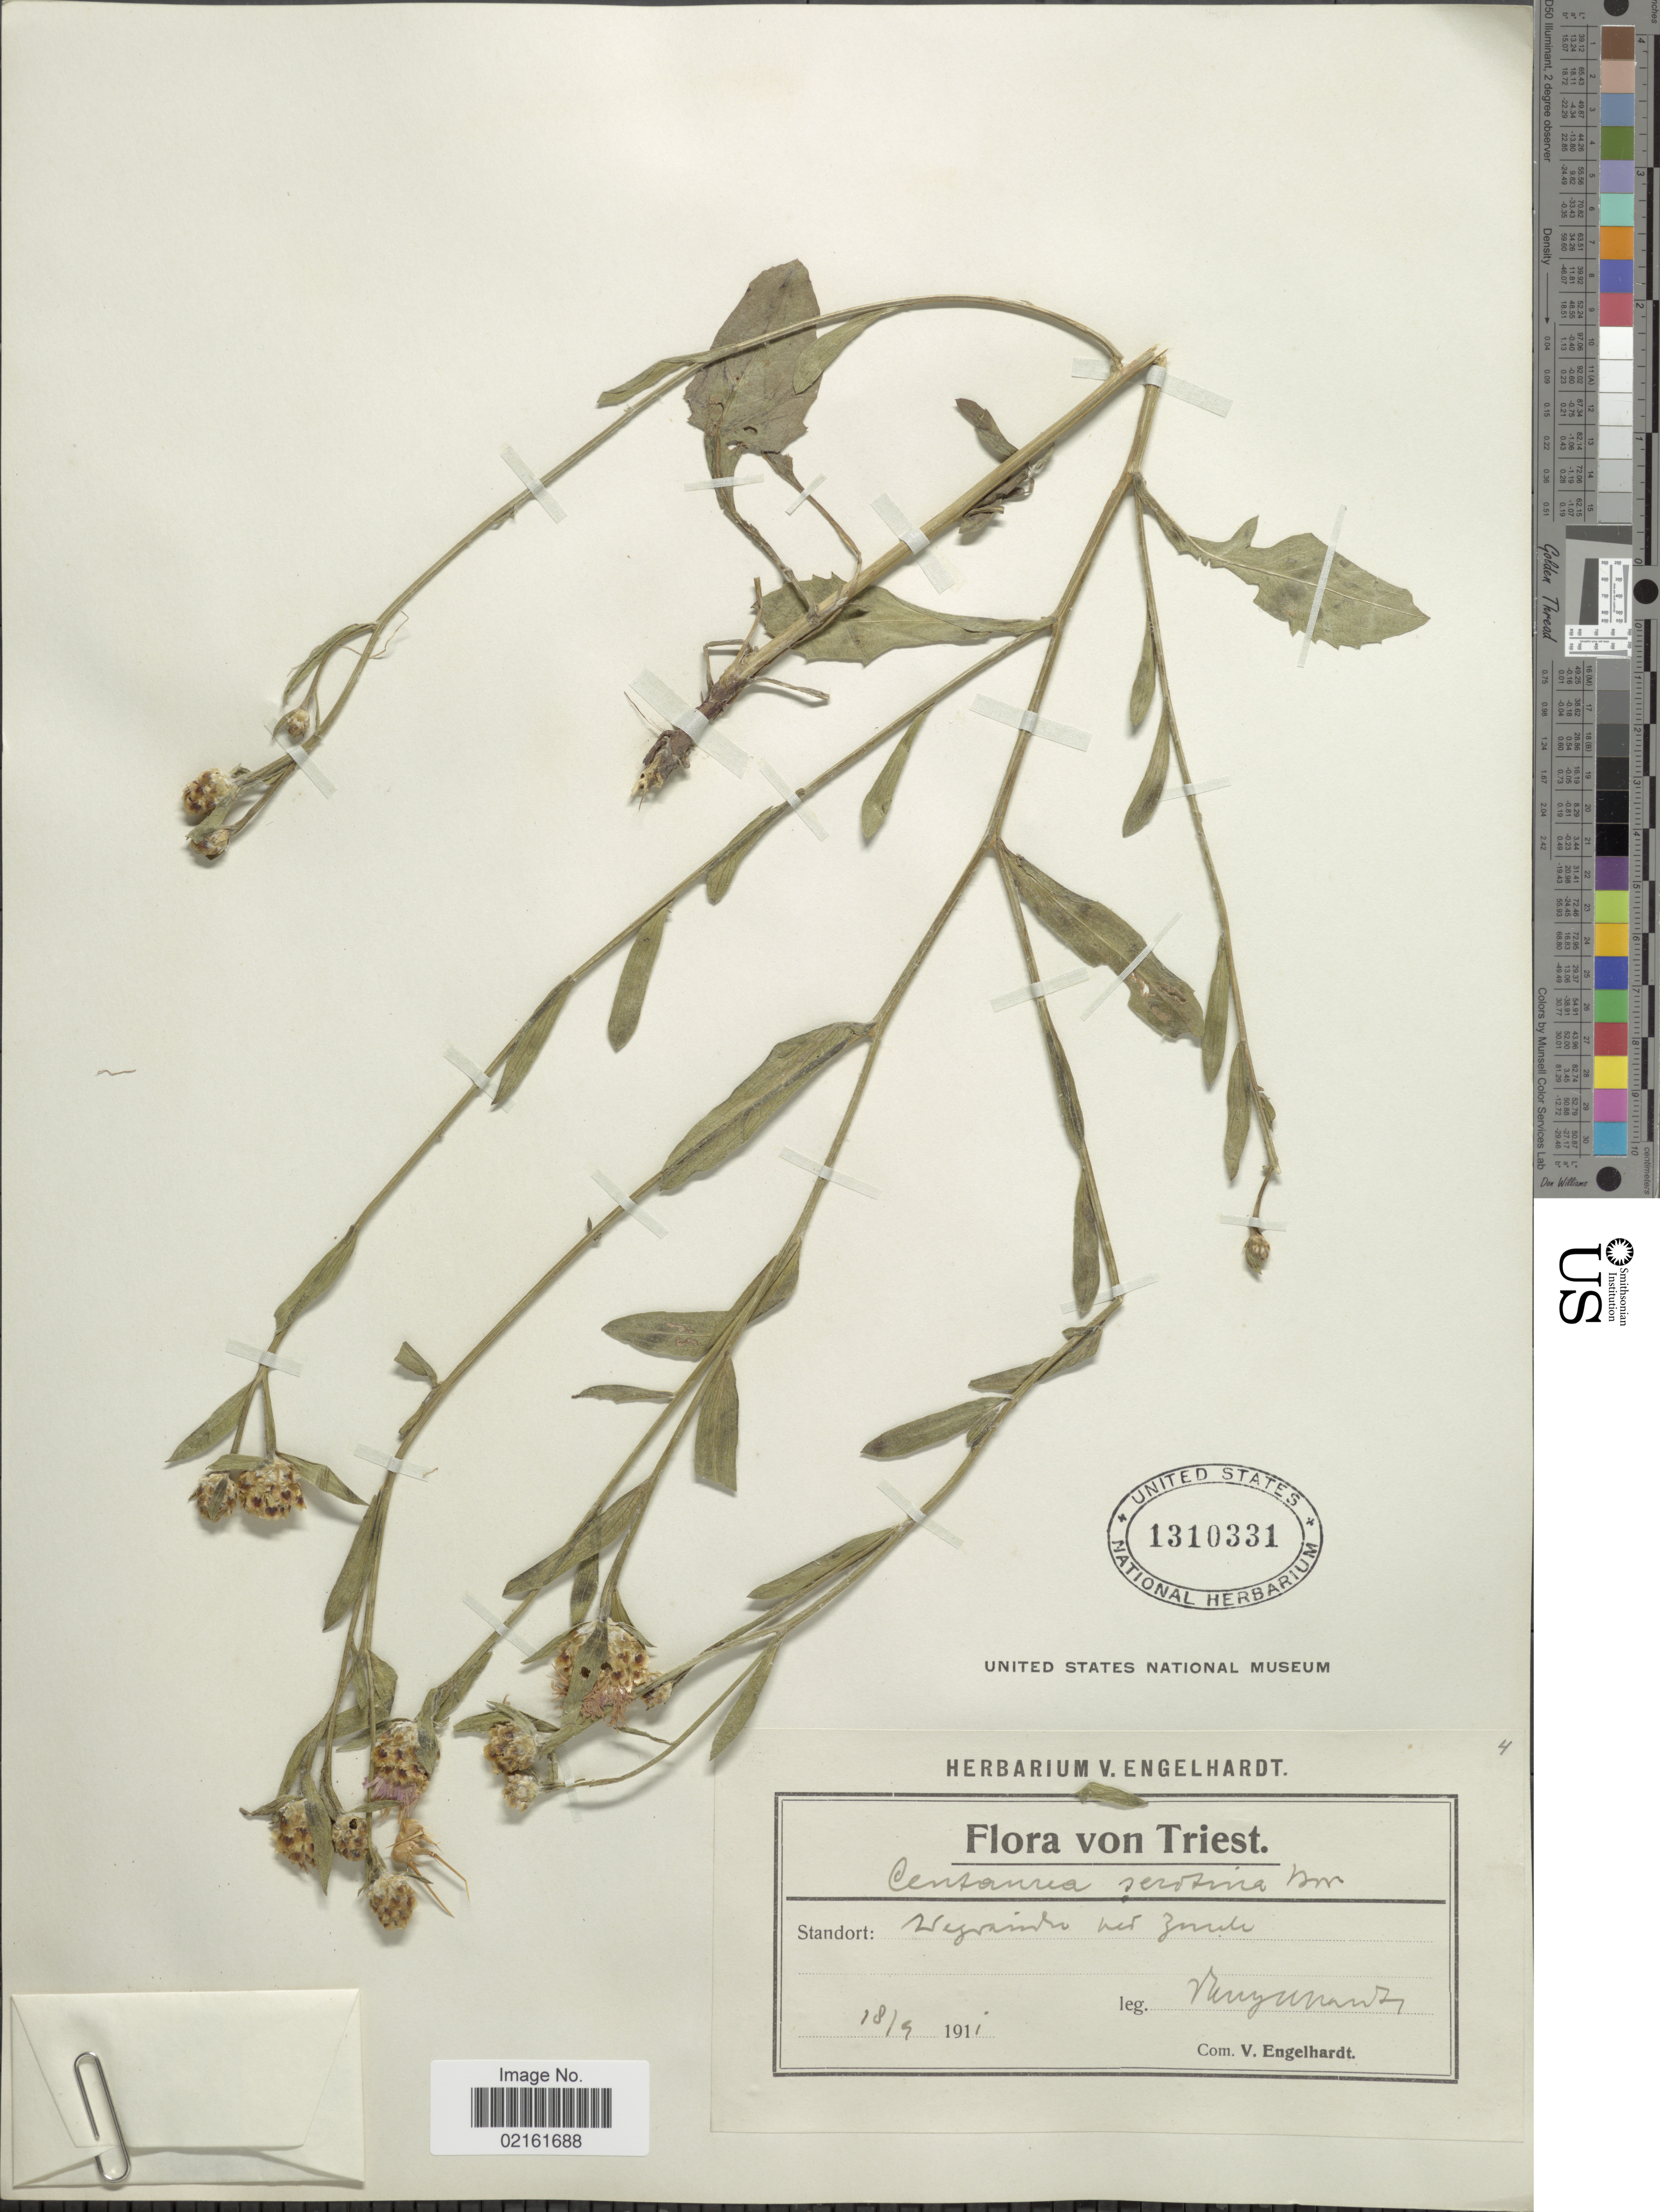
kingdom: Plantae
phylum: Tracheophyta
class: Magnoliopsida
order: Asterales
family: Asteraceae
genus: Centaurea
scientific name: Centaurea decipiens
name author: Thuill.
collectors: V. Engelhardt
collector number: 4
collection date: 1911-09-18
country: Italy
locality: Triest. Wegrainbei ned Zundu [interpreted]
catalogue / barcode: US 1310331